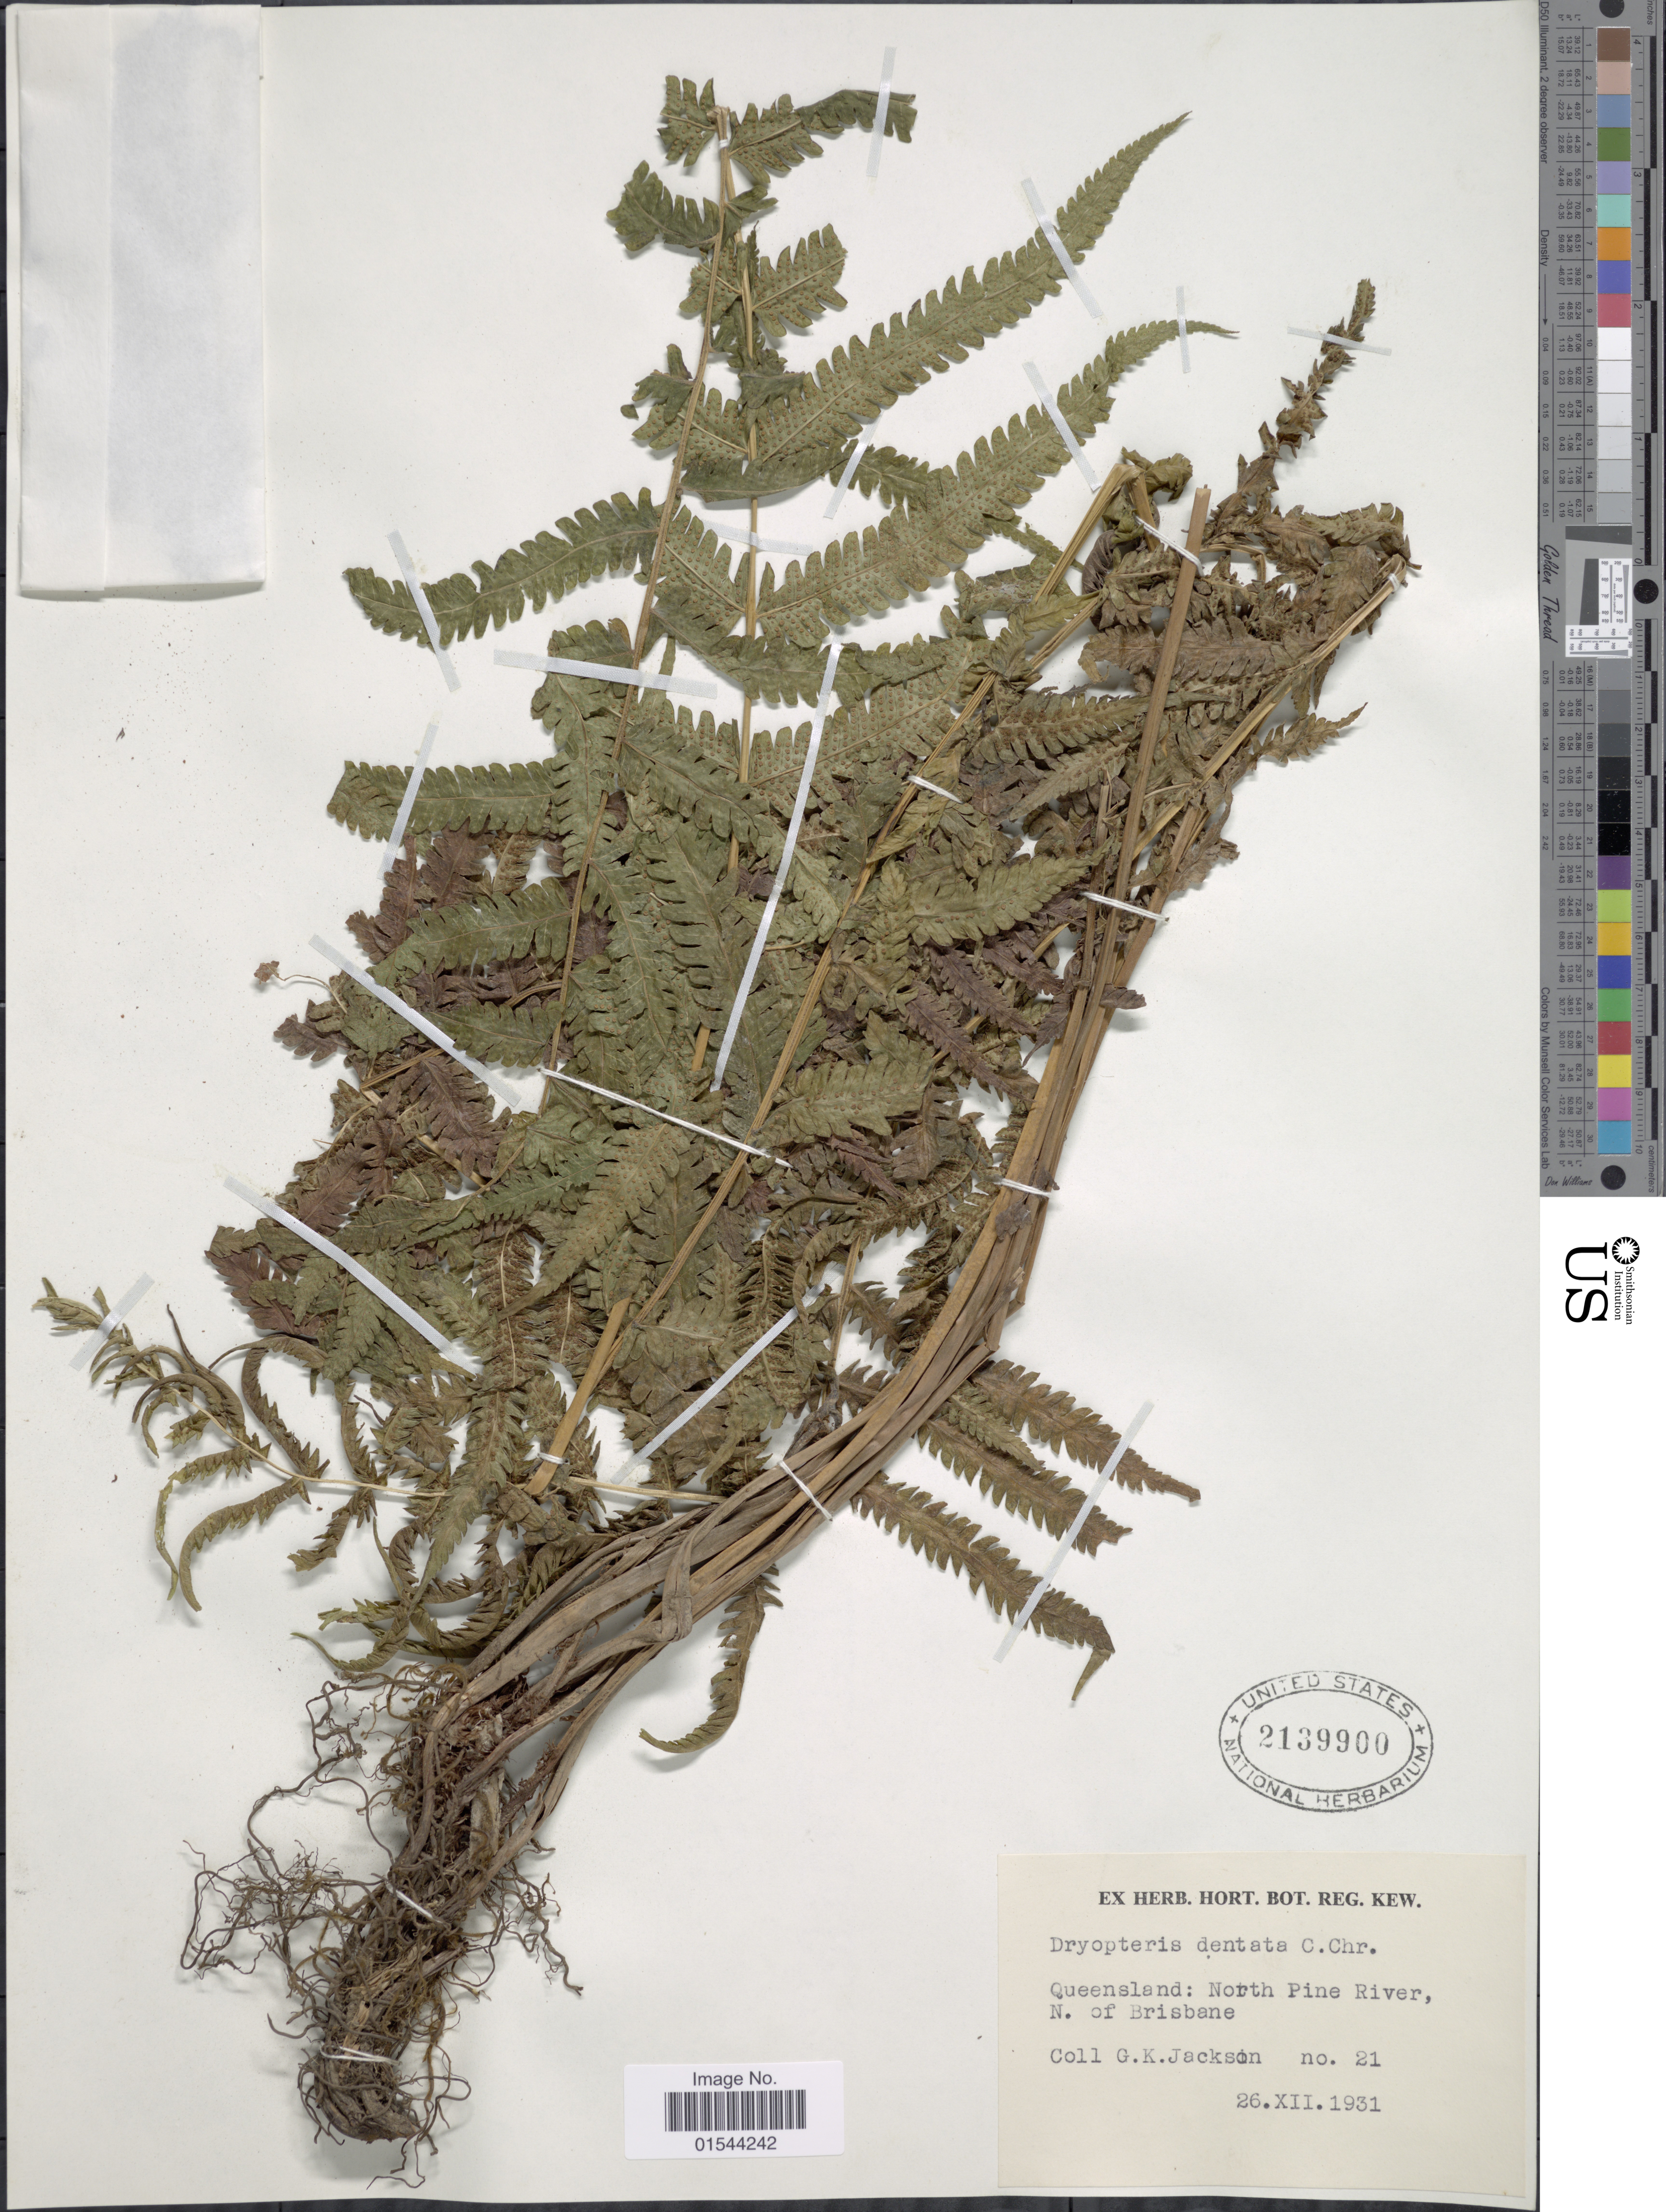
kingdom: Plantae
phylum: Tracheophyta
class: Polypodiopsida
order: Polypodiales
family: Thelypteridaceae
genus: Christella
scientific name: Christella parasitica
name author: (L.) H. Lév.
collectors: G. Jackson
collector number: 21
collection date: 1931-12-26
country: Australia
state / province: Queensland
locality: North Pine River, N. of Brisbane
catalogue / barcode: US 2139900